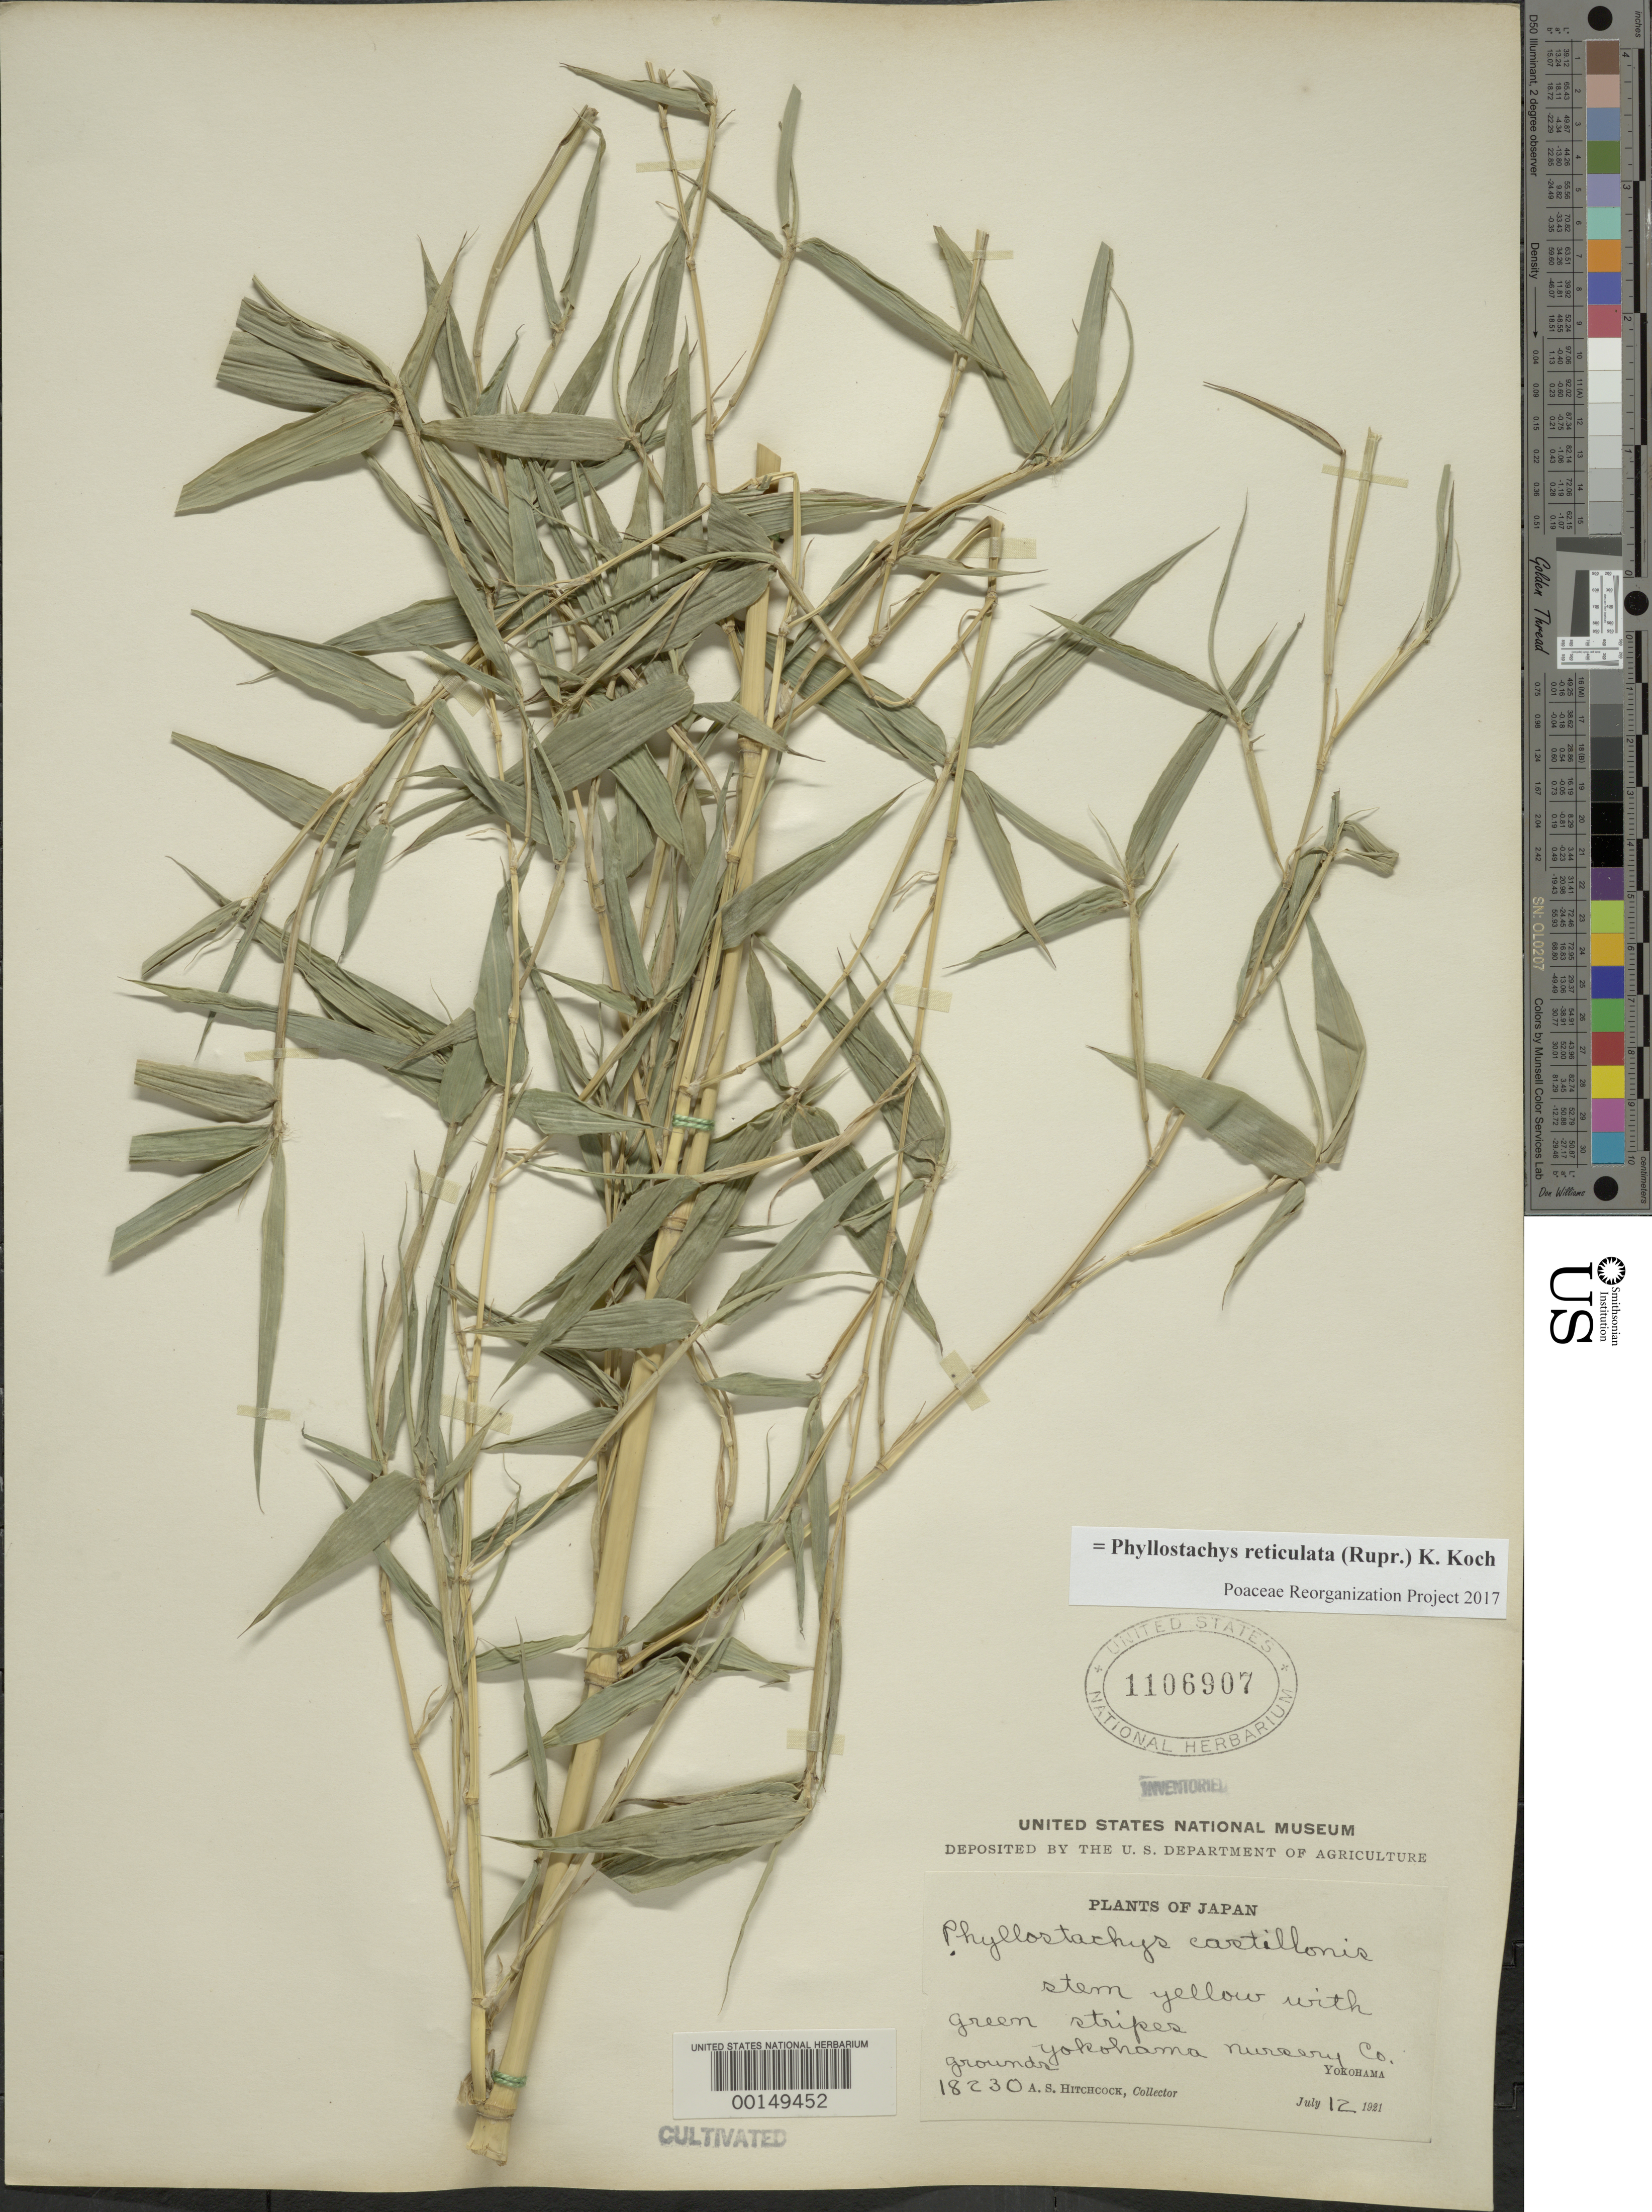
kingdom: Plantae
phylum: Tracheophyta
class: Liliopsida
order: Poales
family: Poaceae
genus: Phyllostachys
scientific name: Phyllostachys reticulata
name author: (Rupr.) K. Koch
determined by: Poaceae Reorganization Project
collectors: A. S. Hitchcock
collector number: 18230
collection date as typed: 12 Jul 1921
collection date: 1921-07-12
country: Japan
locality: Yokohama, yokohama nursery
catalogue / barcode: US 1106907